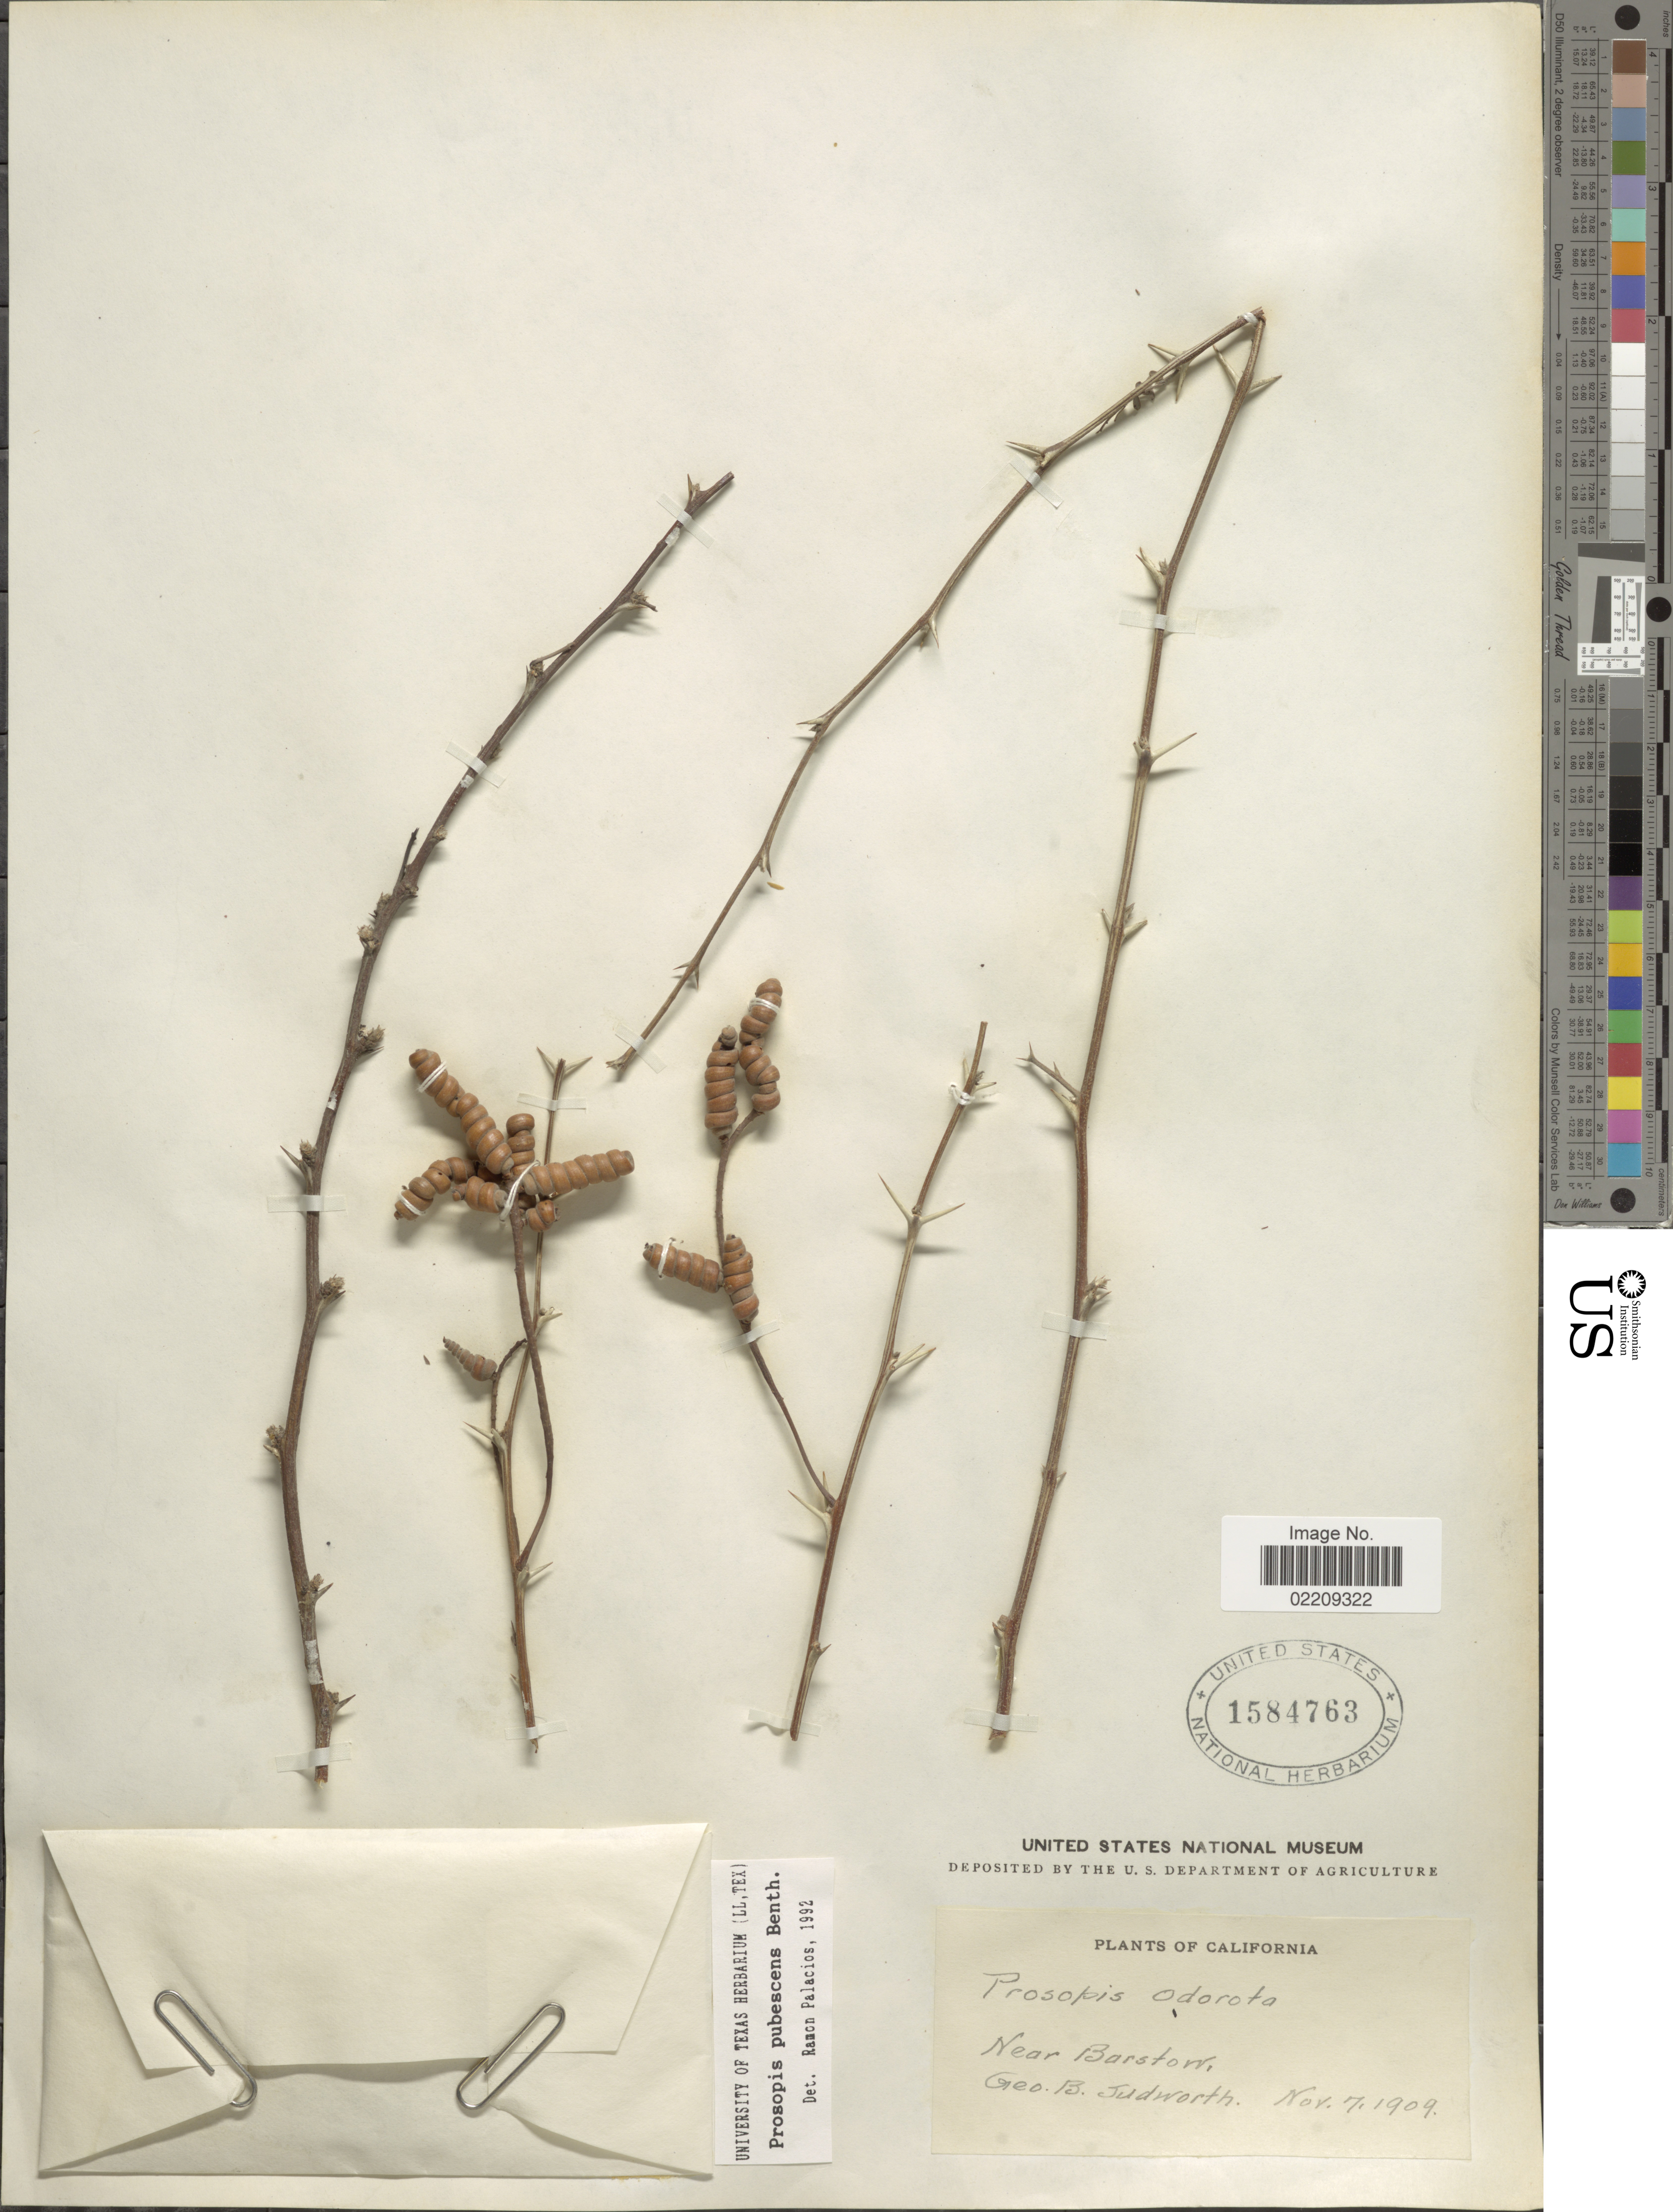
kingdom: Plantae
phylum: Tracheophyta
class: Magnoliopsida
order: Fabales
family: Fabaceae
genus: Strombocarpa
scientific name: Strombocarpa pubescens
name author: (Benth.) A. Gray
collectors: G. B. Sudworth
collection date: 1909-11-07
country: United States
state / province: California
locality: Near Barston.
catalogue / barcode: US 1584763